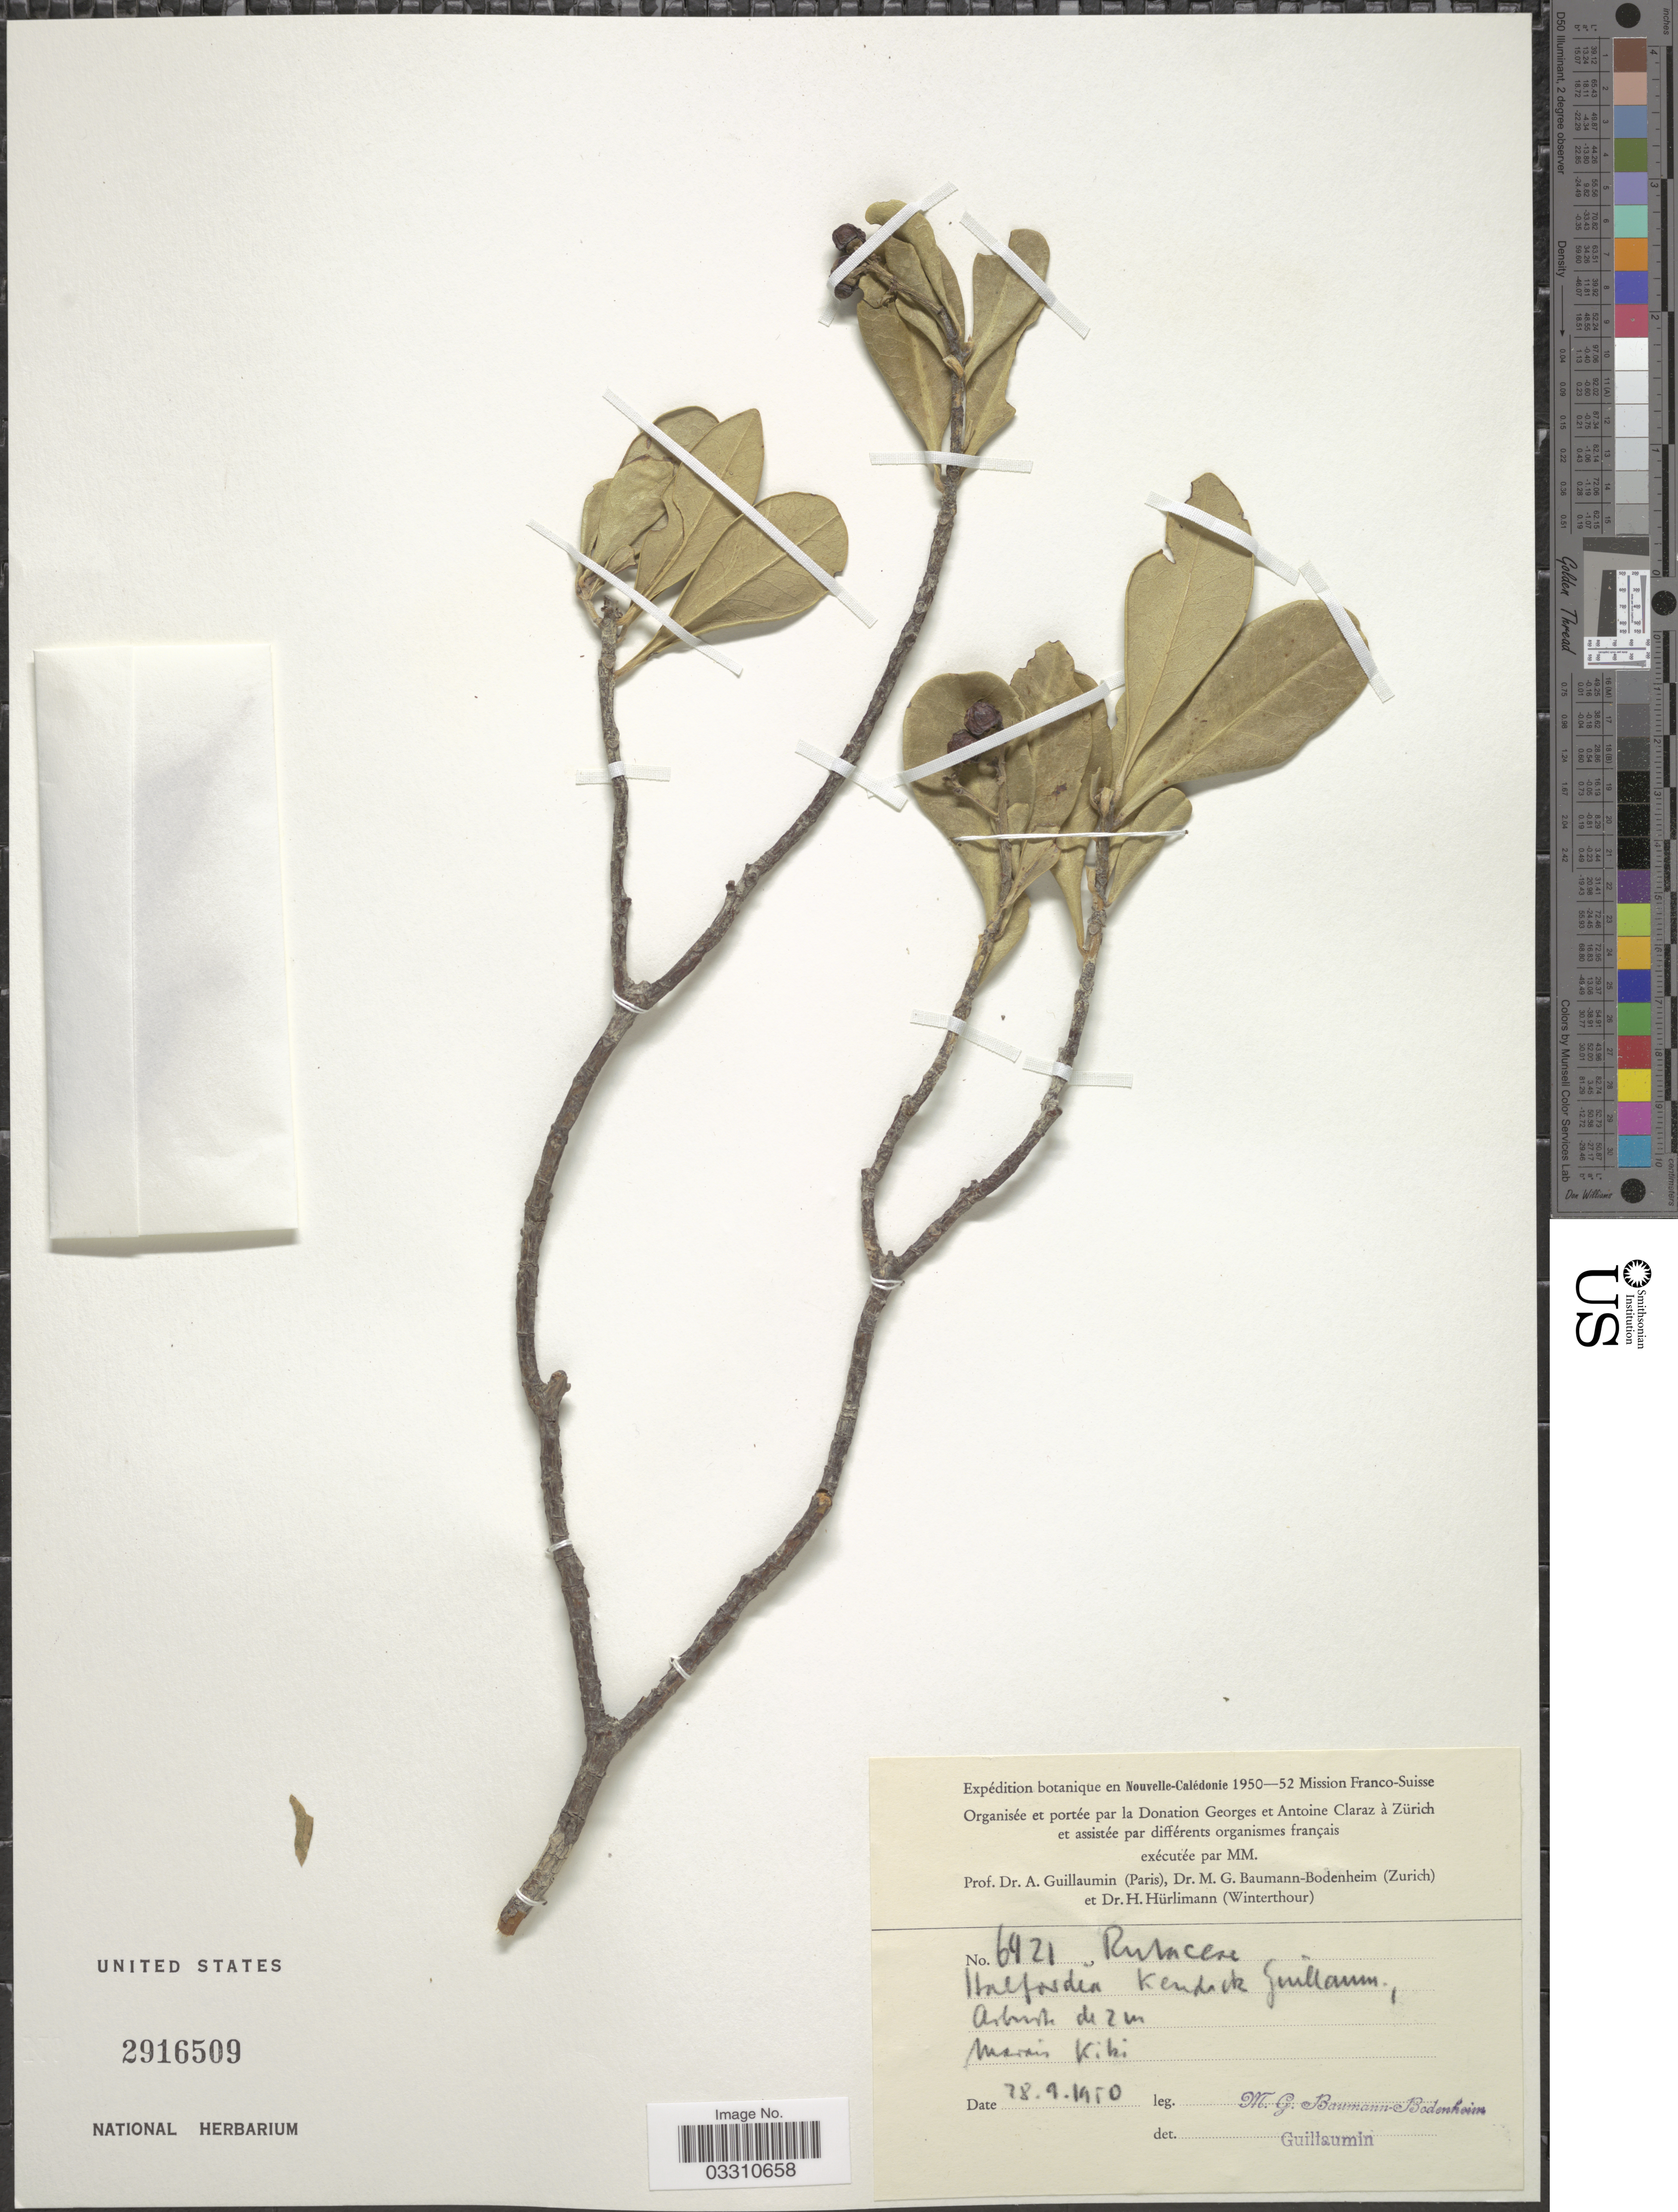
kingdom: Plantae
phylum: Tracheophyta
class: Magnoliopsida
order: Sapindales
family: Rutaceae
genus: Halfordia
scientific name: Halfordia kendack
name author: (Montrouz.) Guillaumin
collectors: M. G. Baumann-Bodenheim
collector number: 6421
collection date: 1950-09-28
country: New Caledonia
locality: Nouvelle-Calédonie. Maxis Kiki.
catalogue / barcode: US 2916509